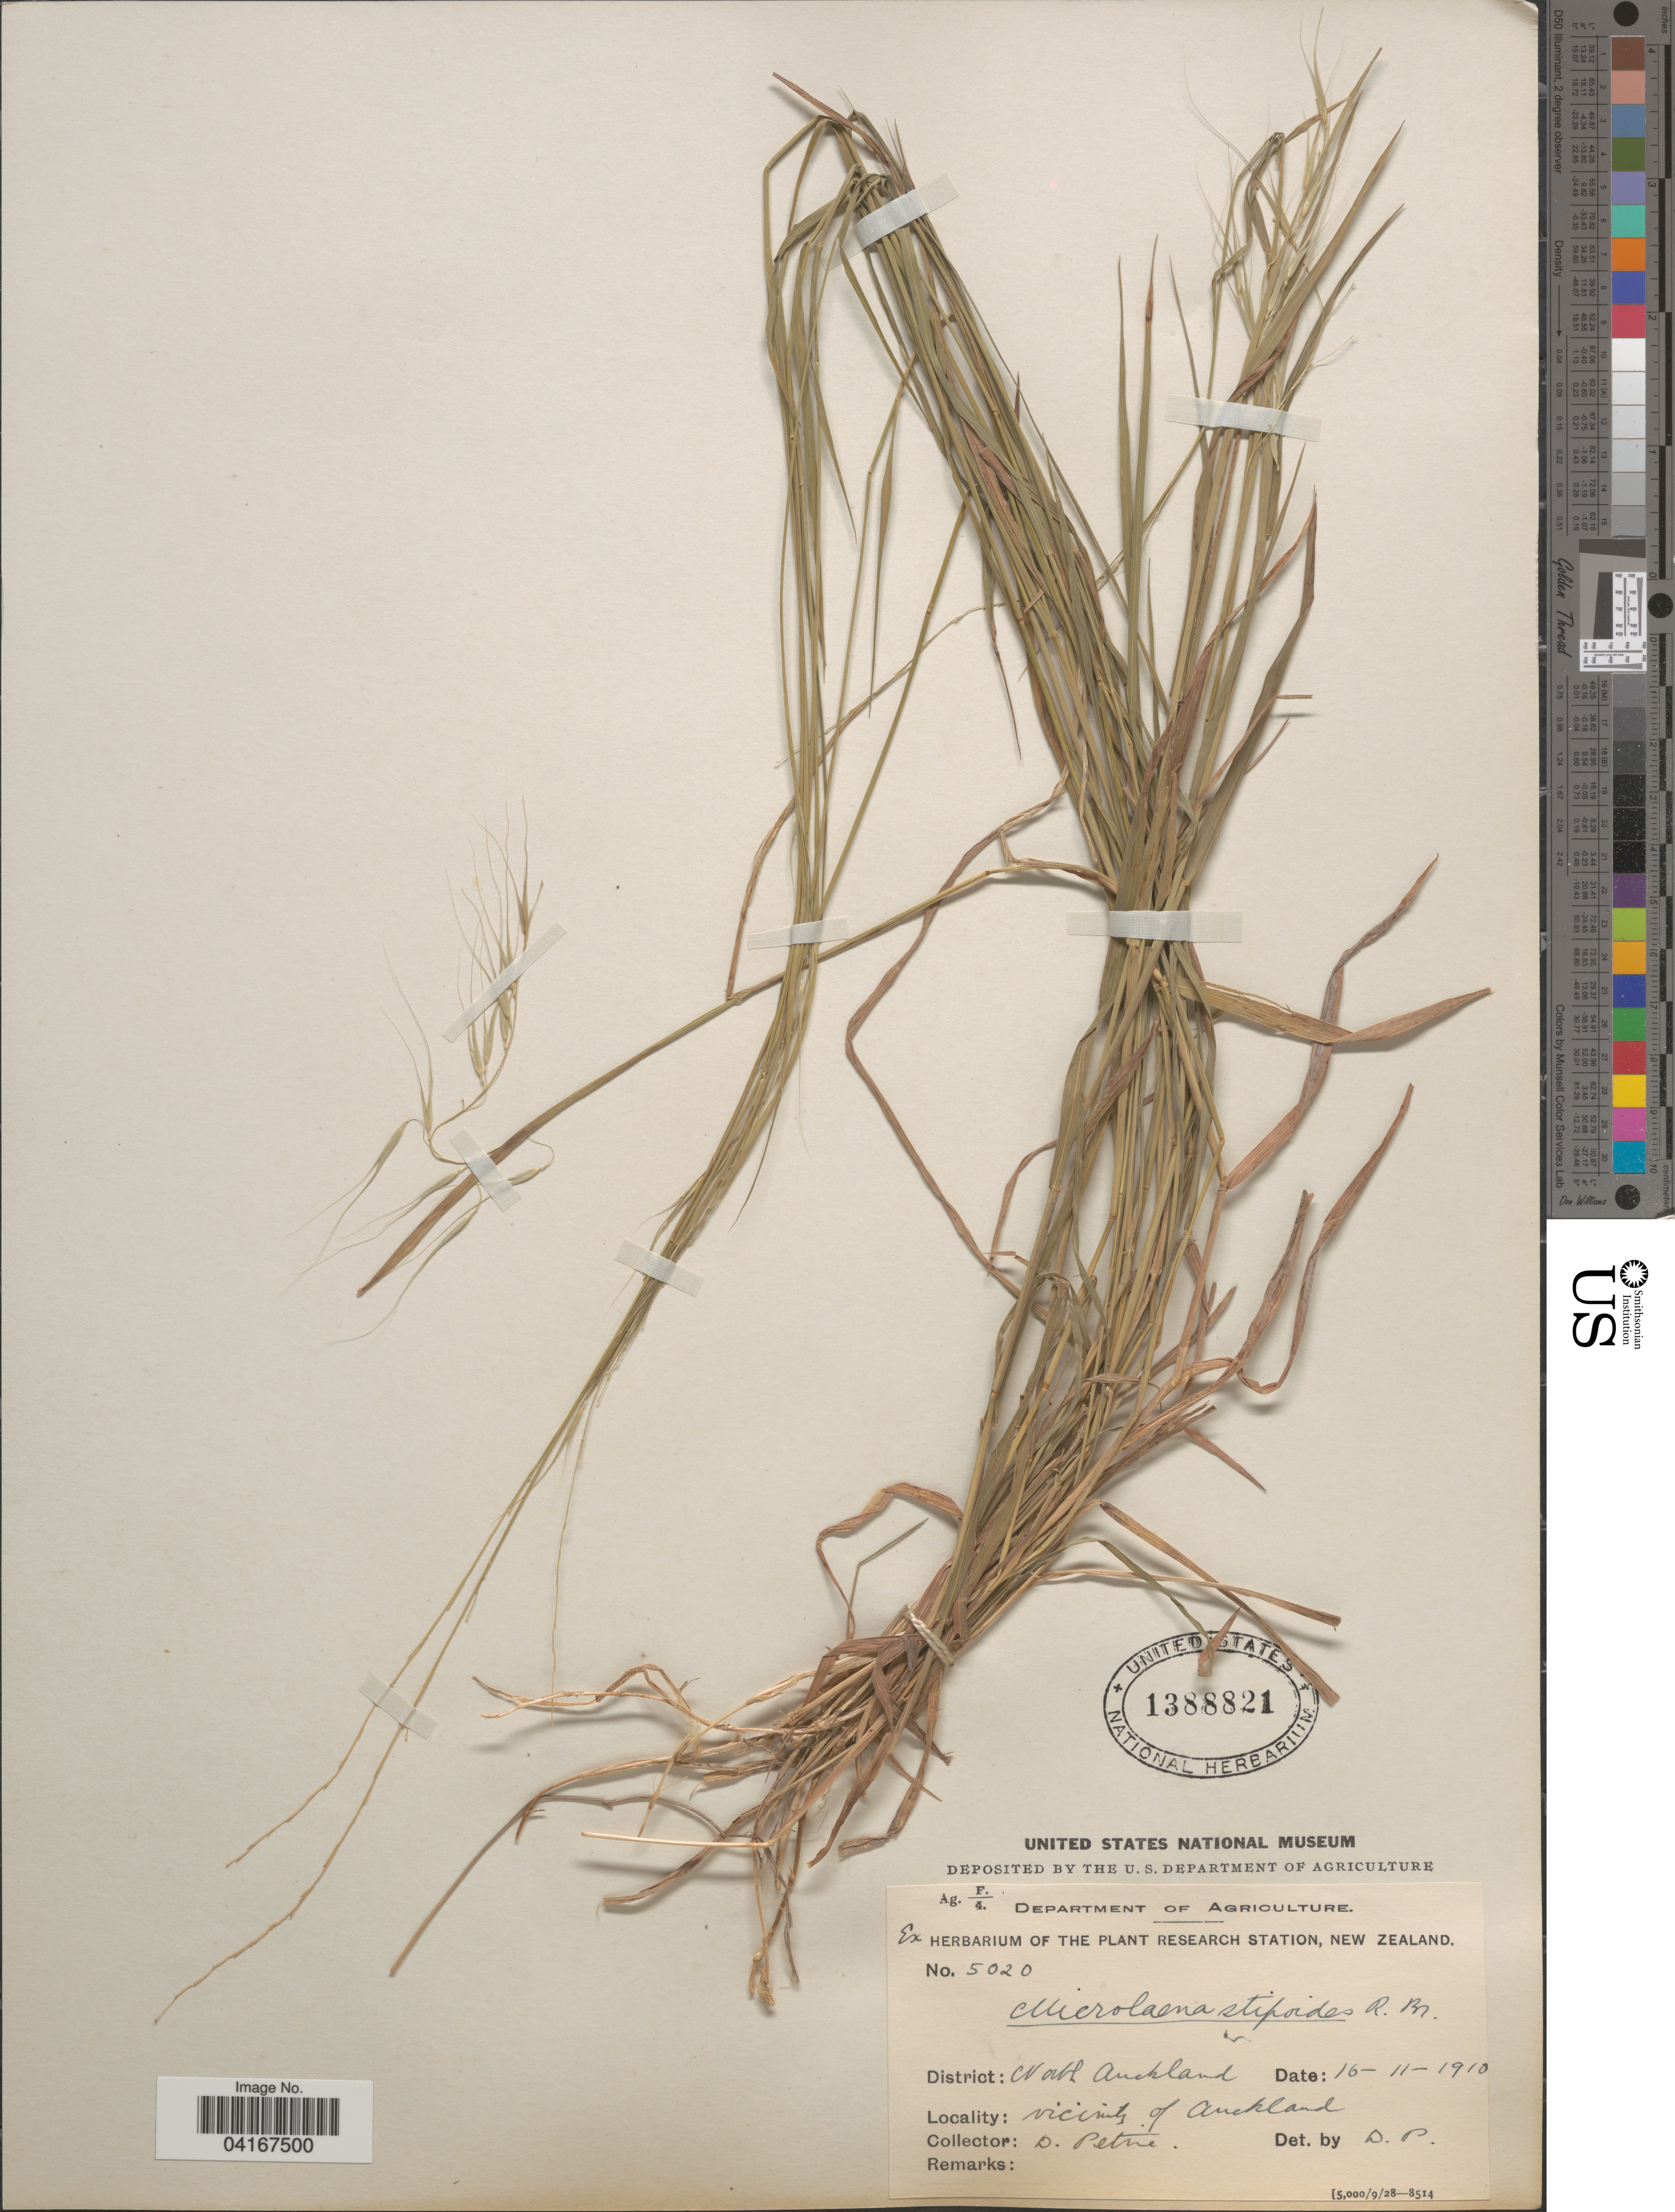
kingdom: Plantae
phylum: Tracheophyta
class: Liliopsida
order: Poales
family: Poaceae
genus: Microlaena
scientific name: Microlaena stipoides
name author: (Labill.) R. Br.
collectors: A. H. K. Petrie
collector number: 5020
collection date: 1910-11-16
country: New Zealand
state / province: Auckland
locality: District: North Auckland. Vicinity of Australia.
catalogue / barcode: US 1388821